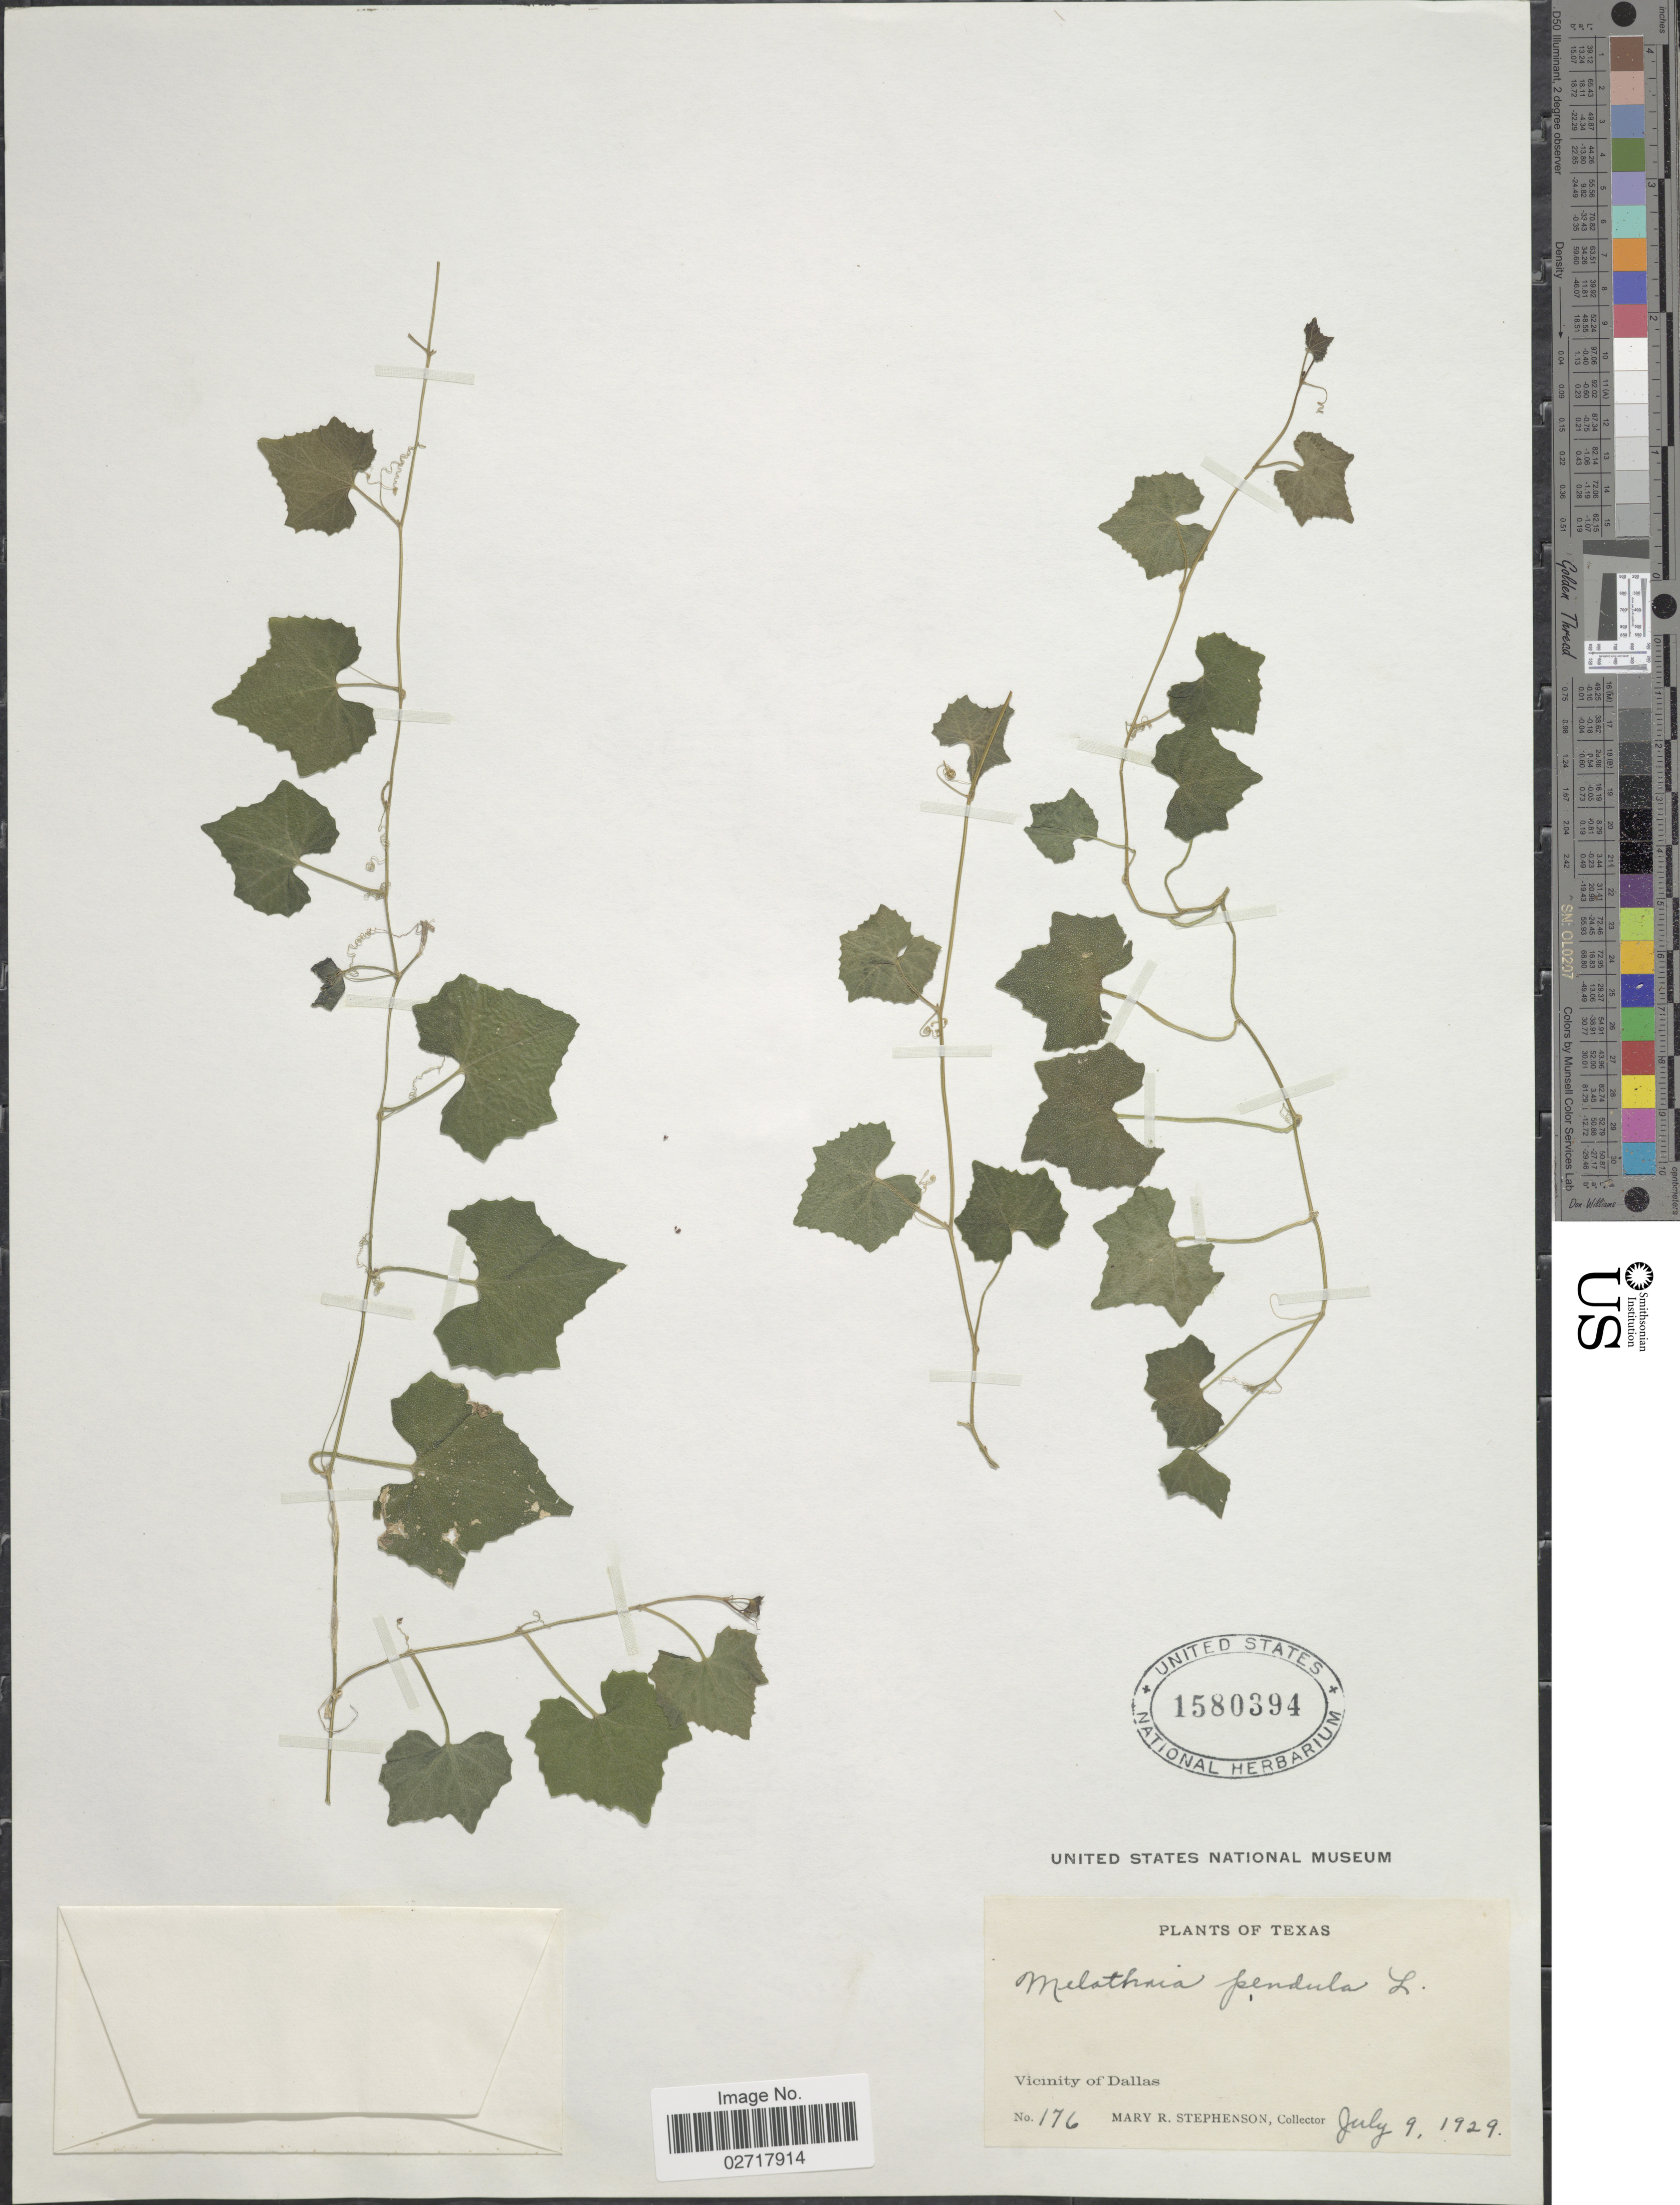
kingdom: Plantae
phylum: Tracheophyta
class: Magnoliopsida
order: Cucurbitales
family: Cucurbitaceae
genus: Melothria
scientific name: Melothria pendula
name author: L.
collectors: M. Stephenson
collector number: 176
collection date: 1929-07-09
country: United States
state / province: Texas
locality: Vicinity of Dallas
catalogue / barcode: US 1580394